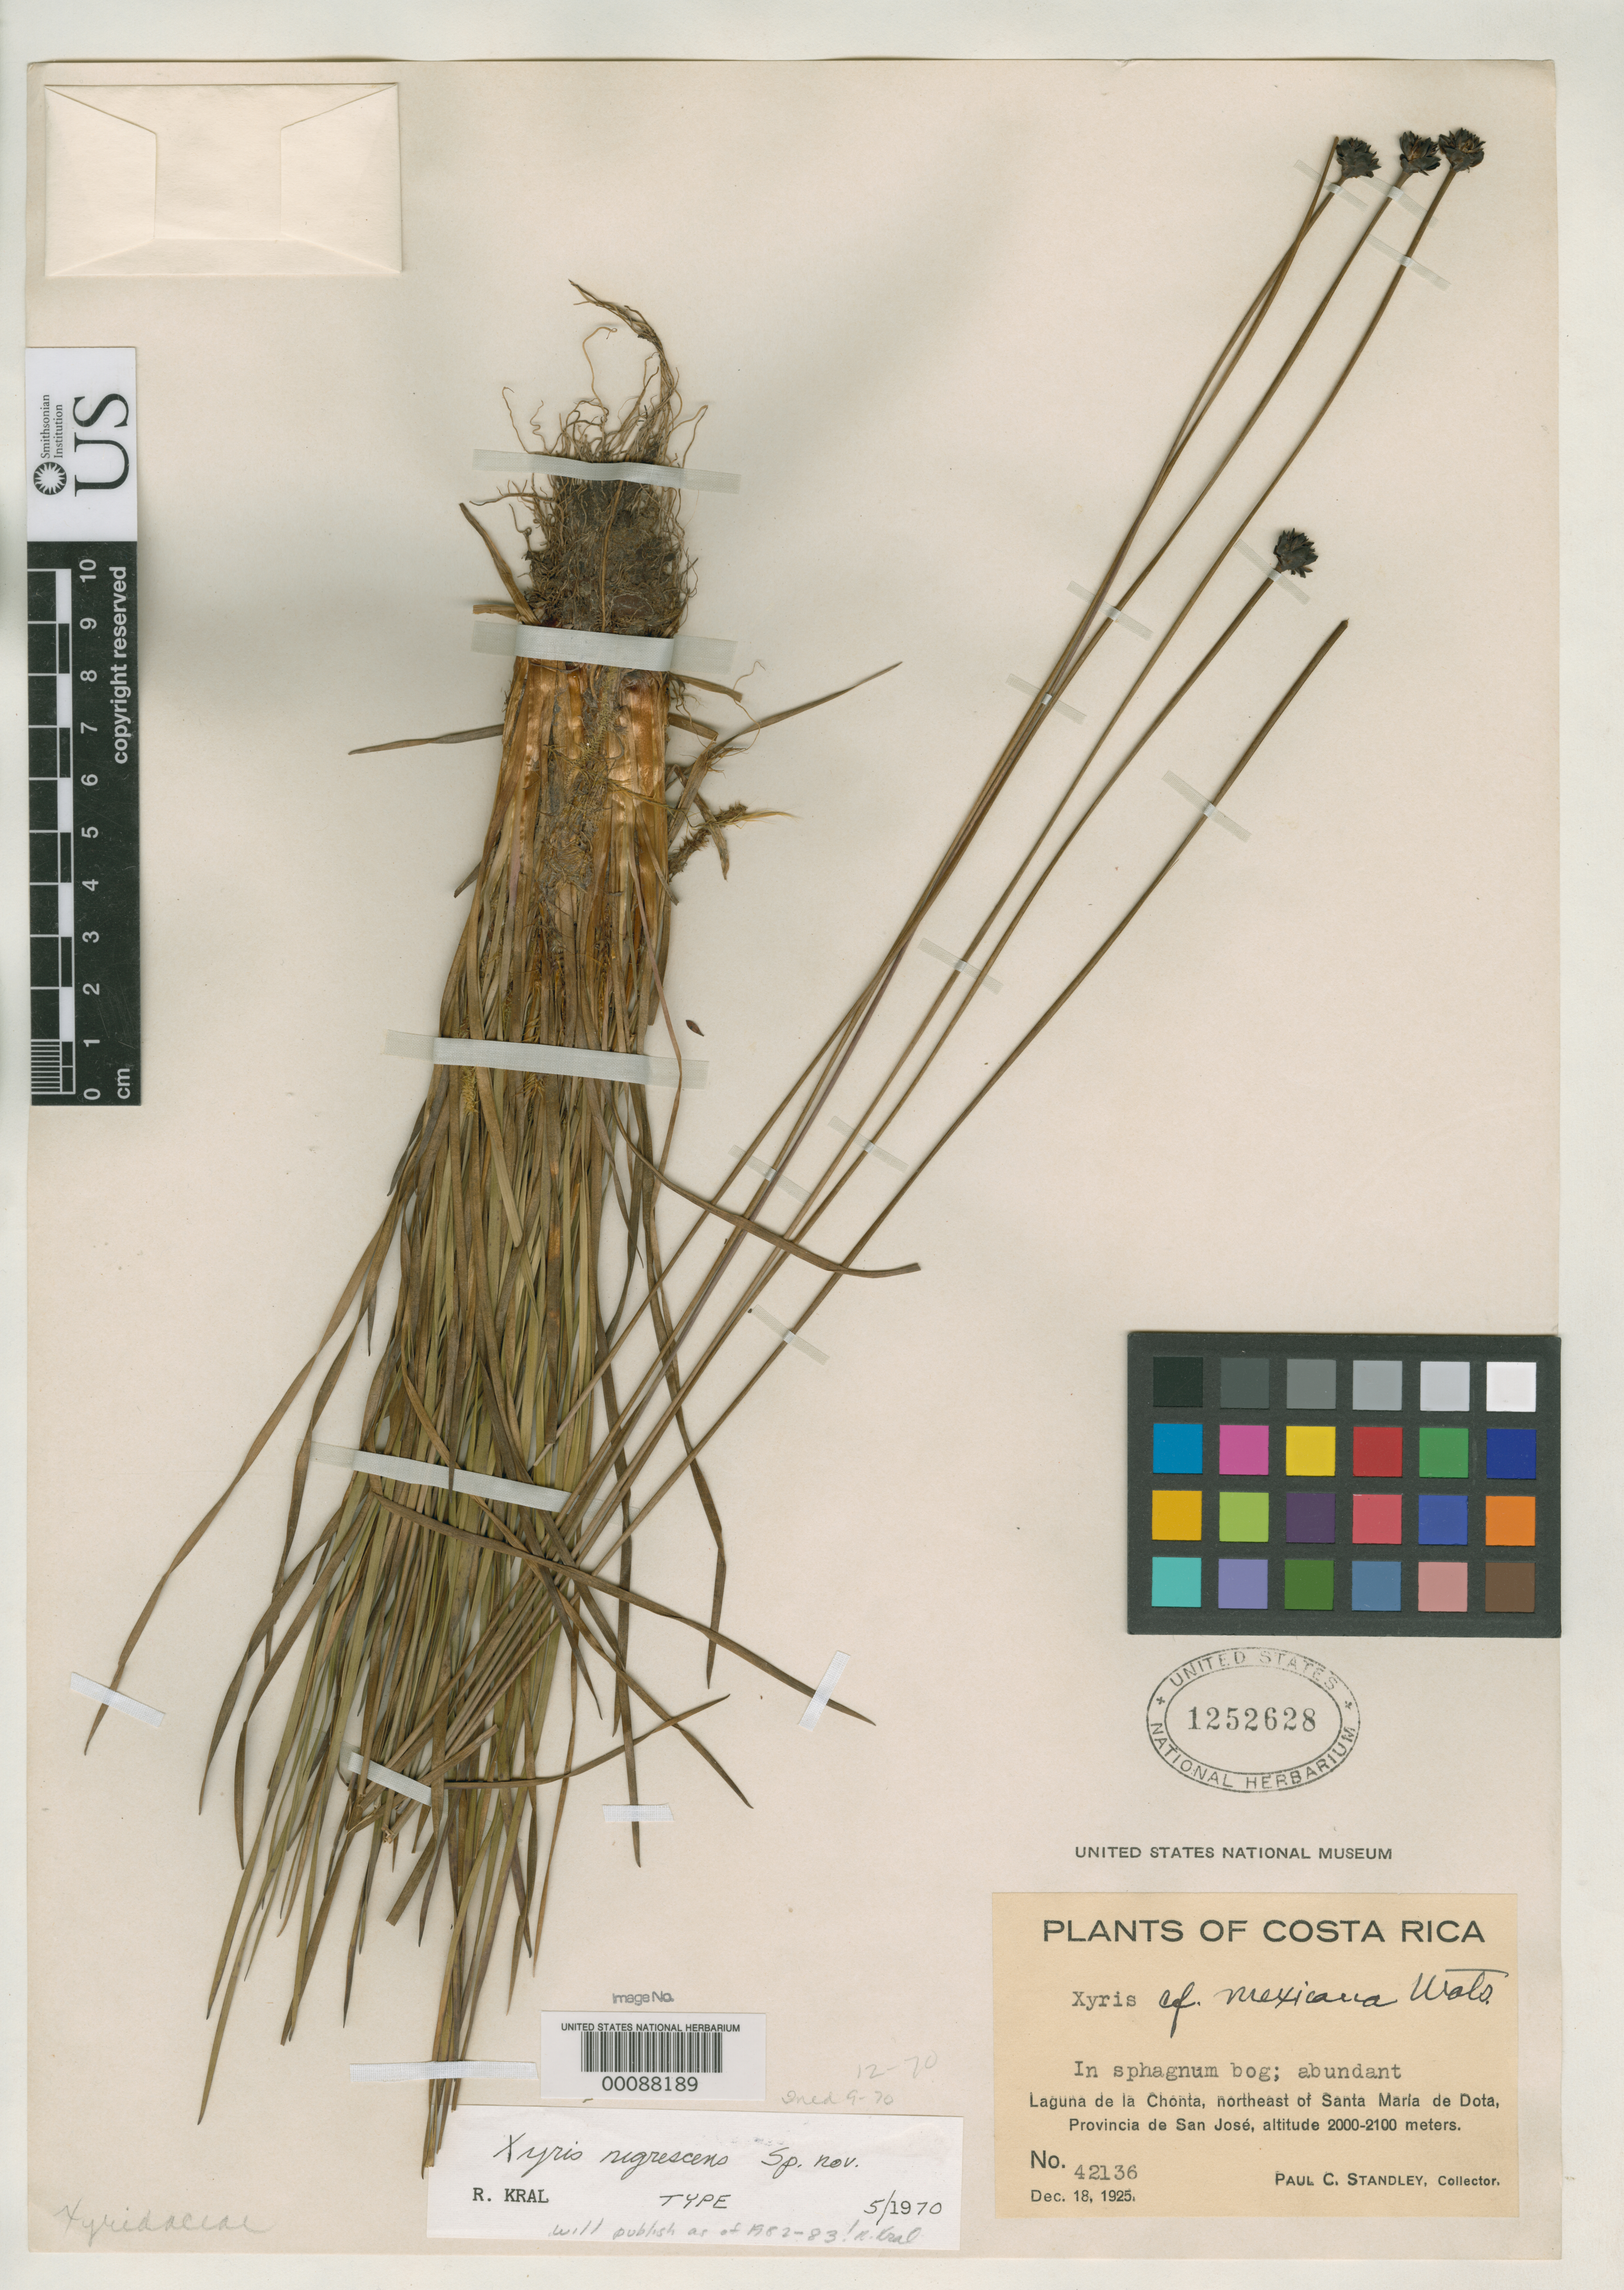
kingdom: Plantae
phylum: Tracheophyta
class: Liliopsida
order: Poales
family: Xyridaceae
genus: Xyris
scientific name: Xyris nigrescens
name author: Kral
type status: Paratype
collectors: P. C. Standley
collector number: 42136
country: Costa Rica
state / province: San José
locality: Laguna de la Chonta.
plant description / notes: Specimen annotated by R. Kral (1970) as "TYPE" but protologue designates Standley 42329 (US) as holotype and (mis?) cites Standley "42131" as "topotype". US has a duplicate of Standley 42329 (USNH 1252722), presumably the holotype, but not annotated as such by Kral.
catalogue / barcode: US 1252628